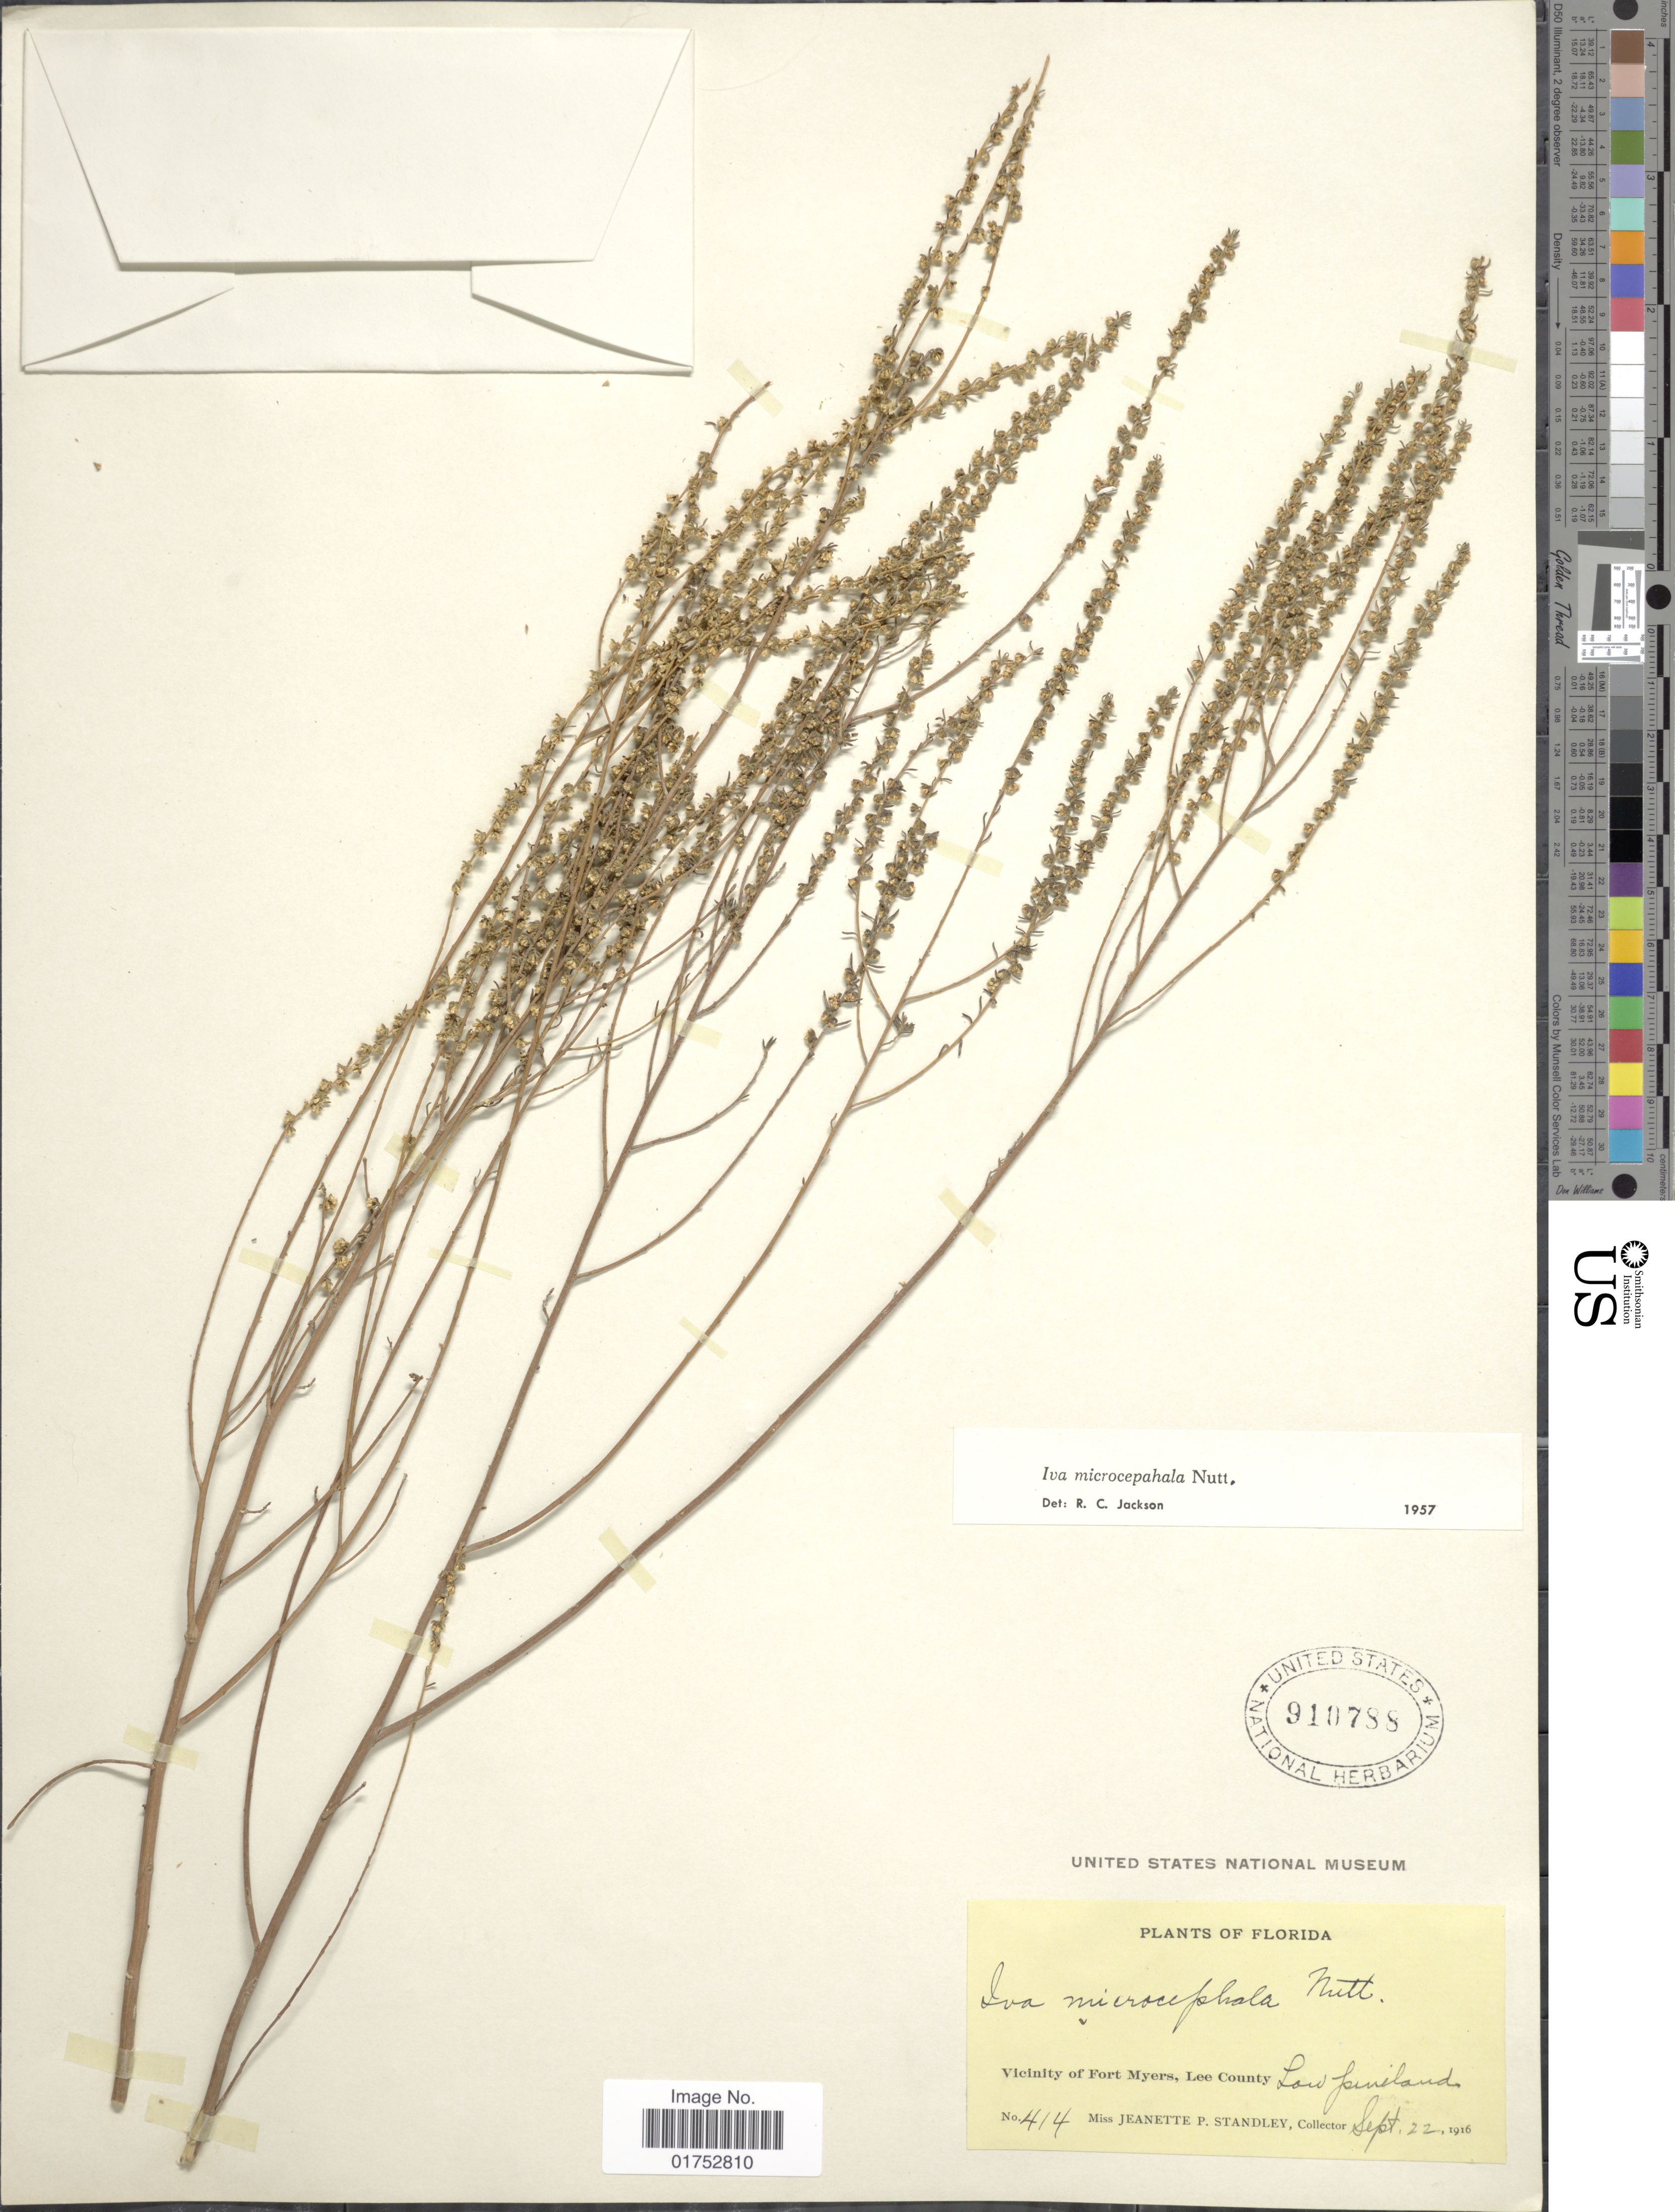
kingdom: Plantae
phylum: Tracheophyta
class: Magnoliopsida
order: Asterales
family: Asteraceae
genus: Iva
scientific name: Iva microcephala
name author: Nutt.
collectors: J. P. Standley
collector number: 414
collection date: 1916-09-22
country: United States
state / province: Florida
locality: Vicinity of Fort Myers, Lee County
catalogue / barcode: US 910788